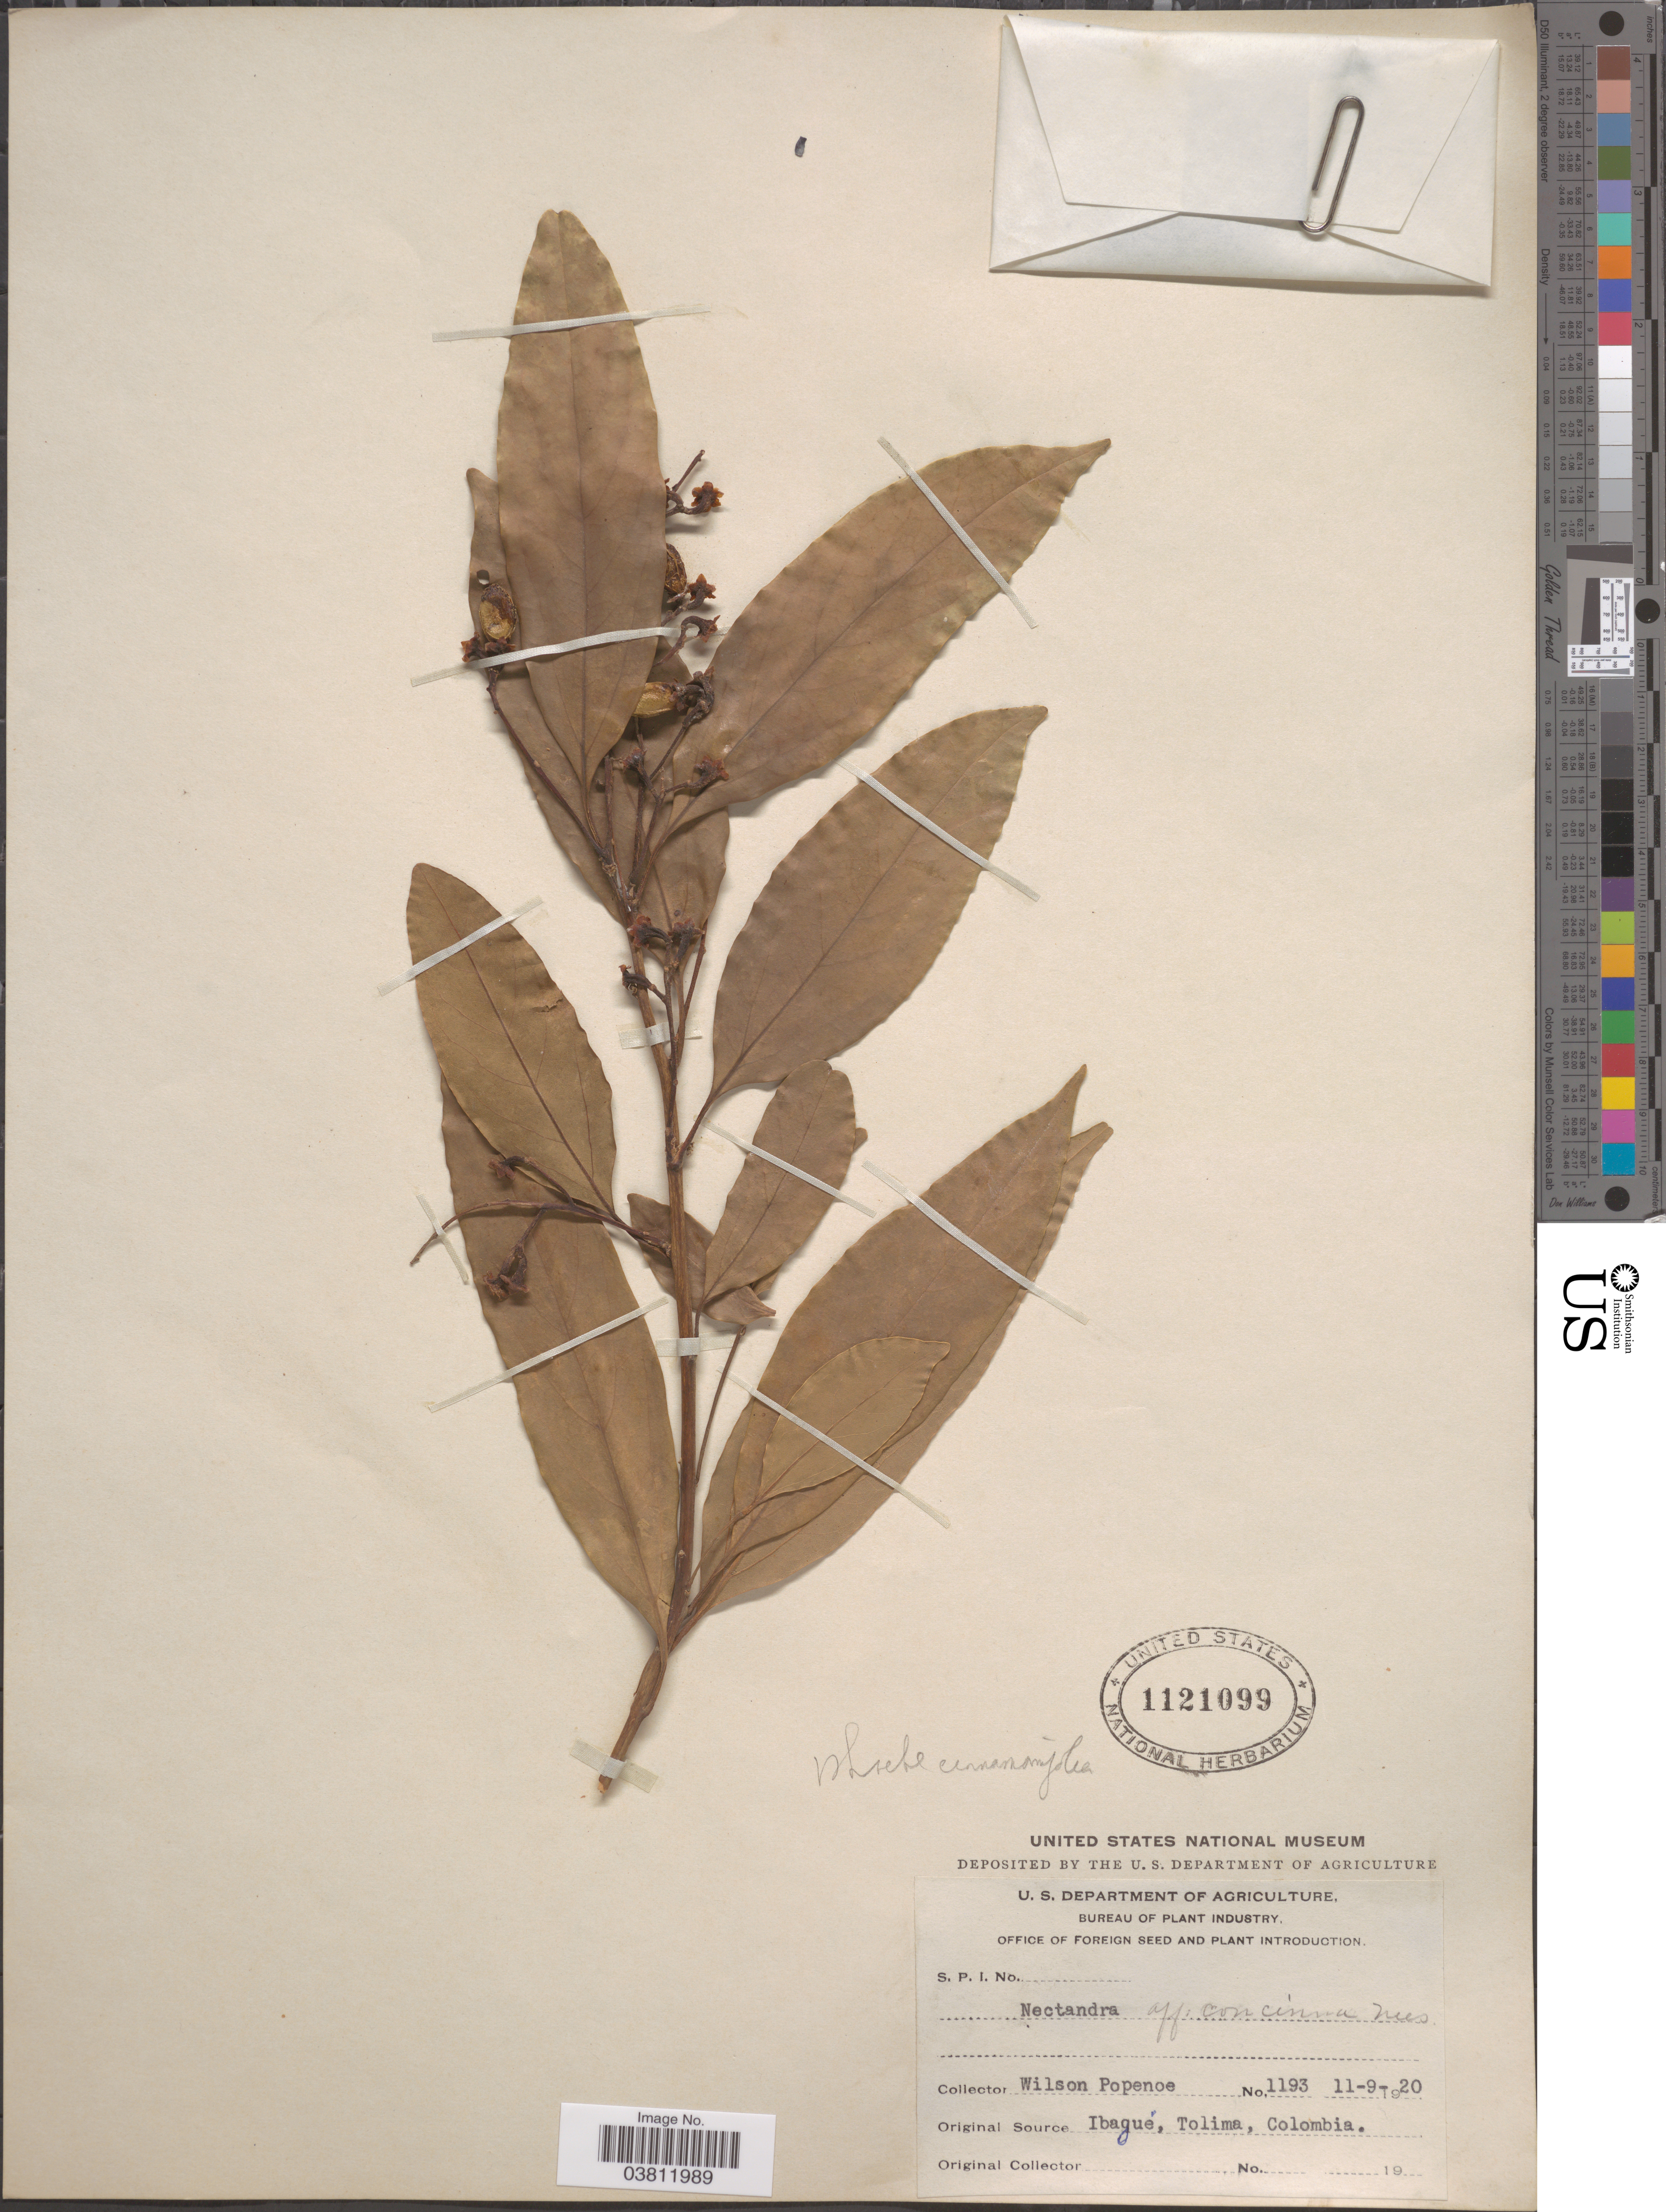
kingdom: Plantae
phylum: Tracheophyta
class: Magnoliopsida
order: Laurales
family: Lauraceae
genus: Phoebe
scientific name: Phoebe cinnamomifolia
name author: (Kunth) Nees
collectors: F. Popenoe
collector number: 1193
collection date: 1920-09-11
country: Colombia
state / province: Tolima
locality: Ibagué.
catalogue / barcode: US 1121099